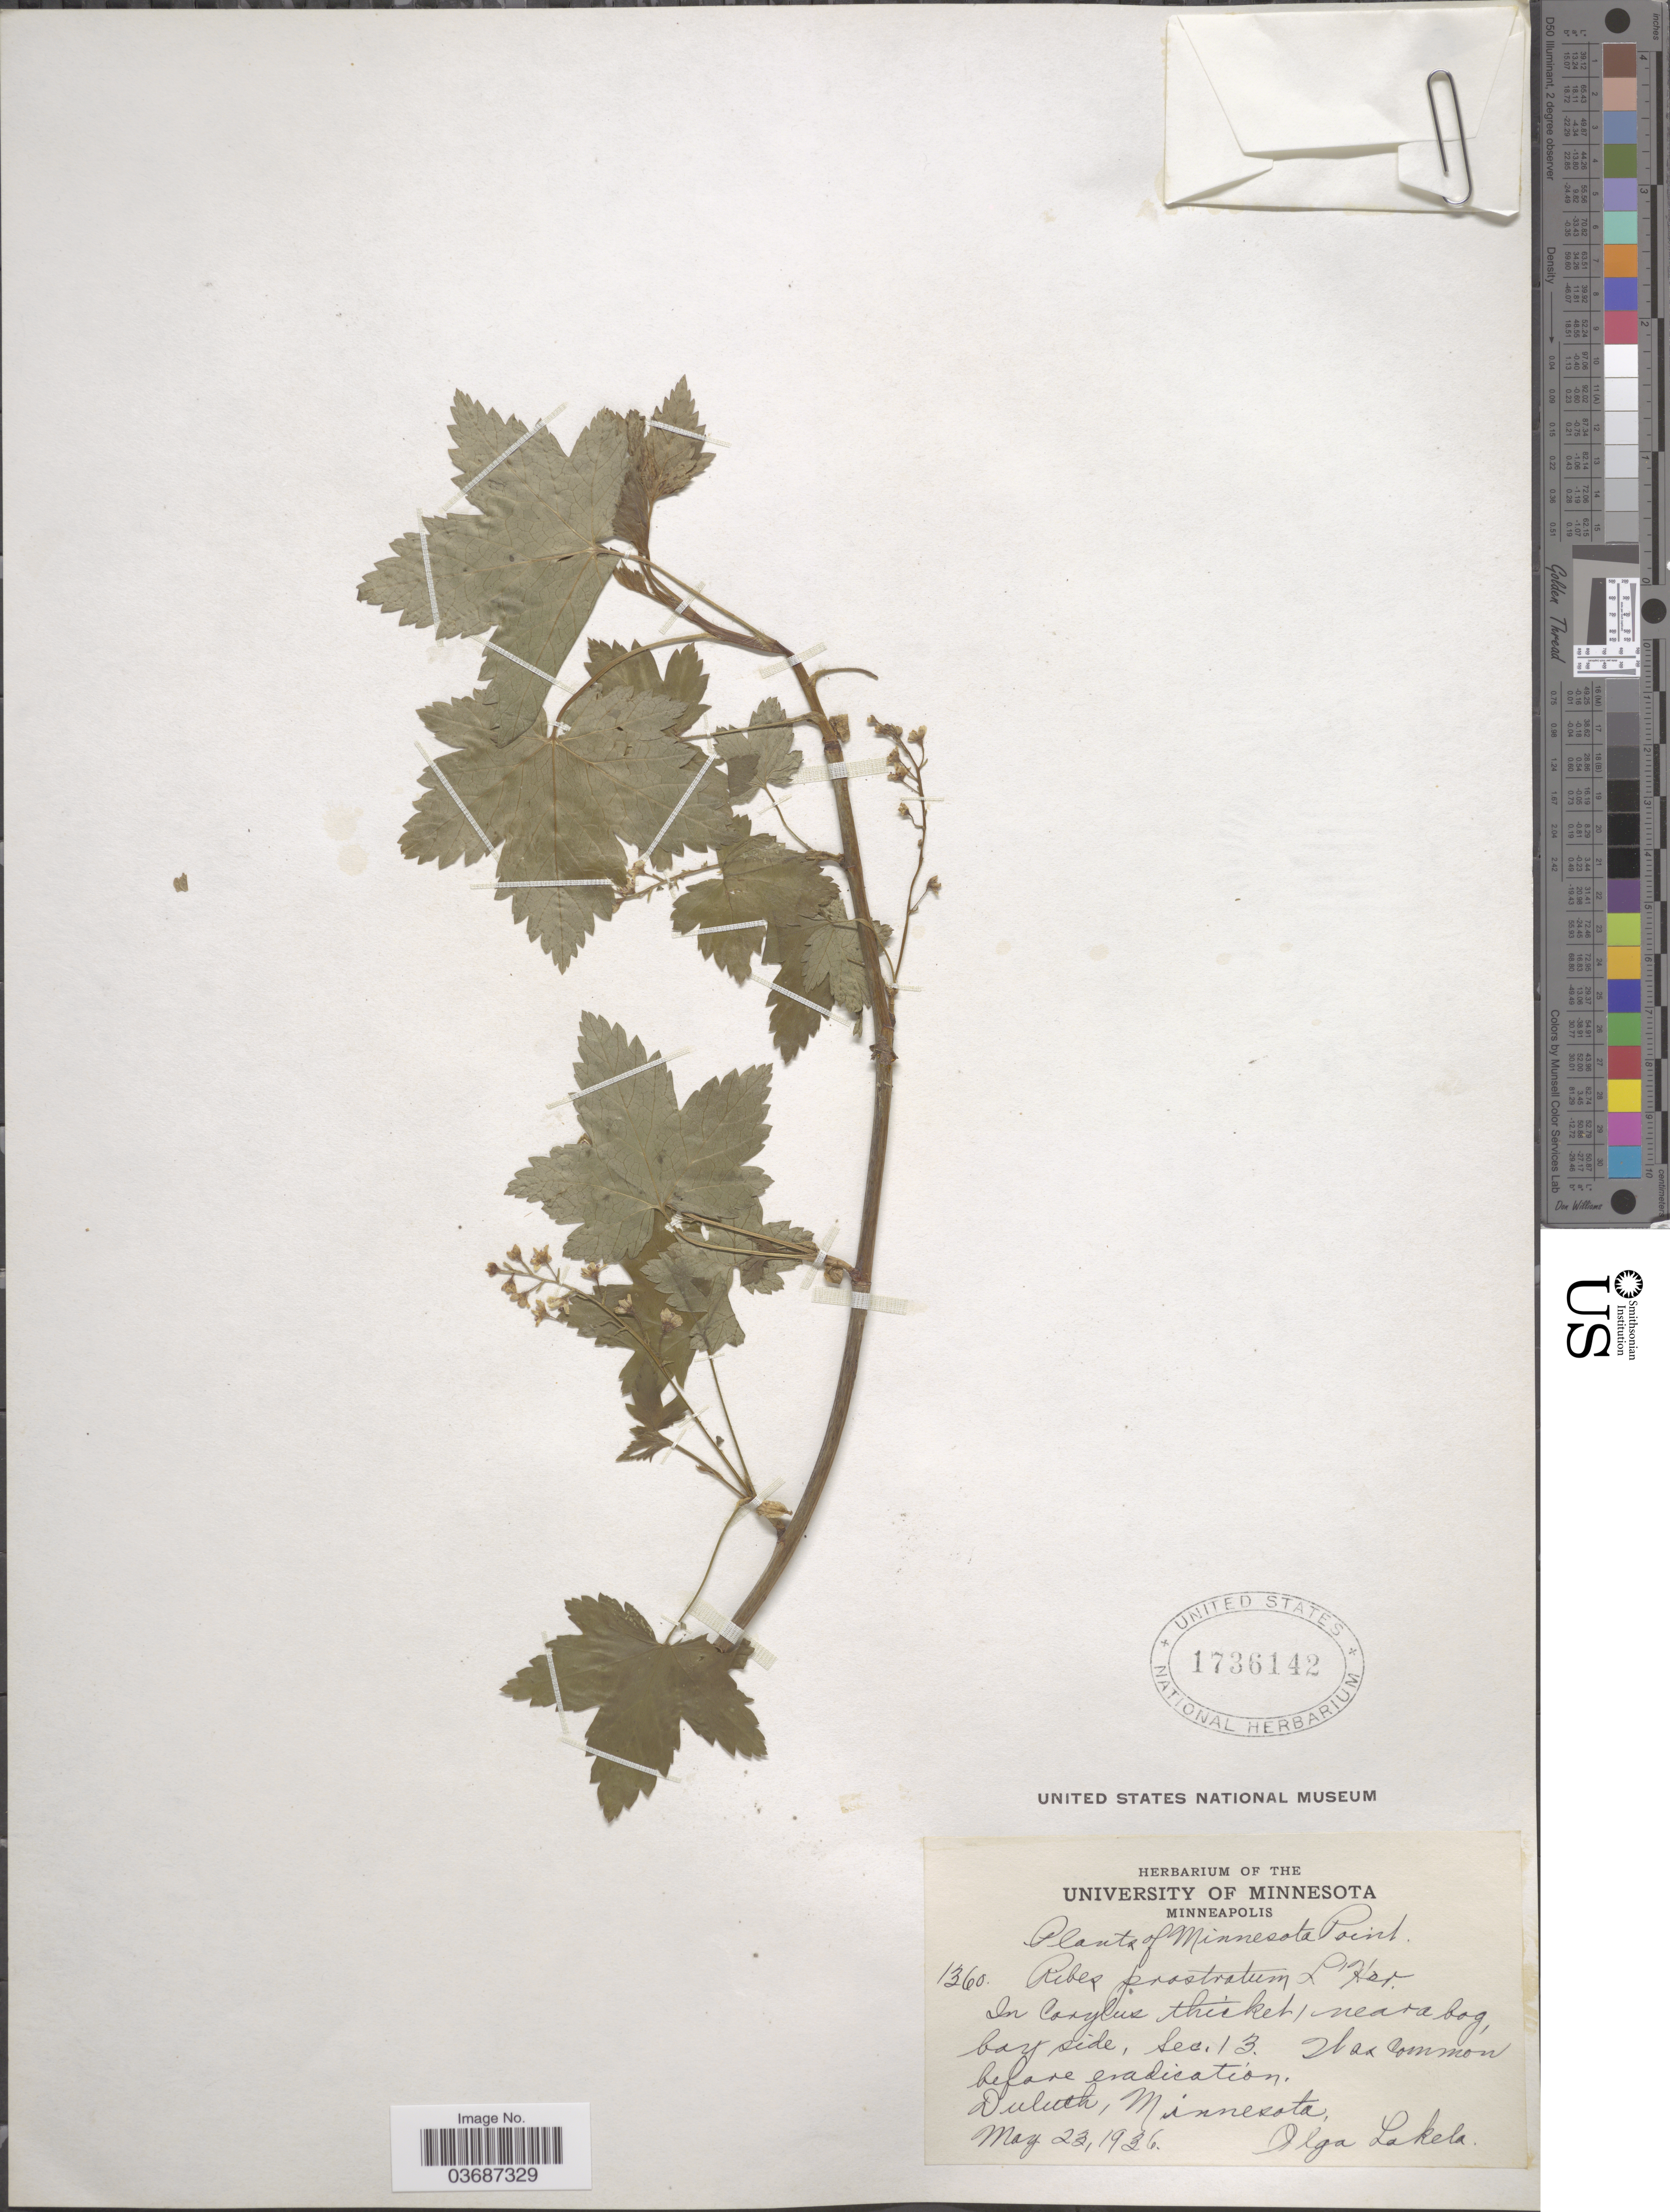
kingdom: Plantae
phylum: Tracheophyta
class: Magnoliopsida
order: Saxifragales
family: Grossulariaceae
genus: Ribes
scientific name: Ribes glandulosum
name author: Ruiz & Pav.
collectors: O. K. Lakela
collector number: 1360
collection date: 1936-05-23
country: United States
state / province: Minnesota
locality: Minnesota Point. In coxylus thicket, near a bog, bay side, Sec. 13. Duluth.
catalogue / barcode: US 1736142